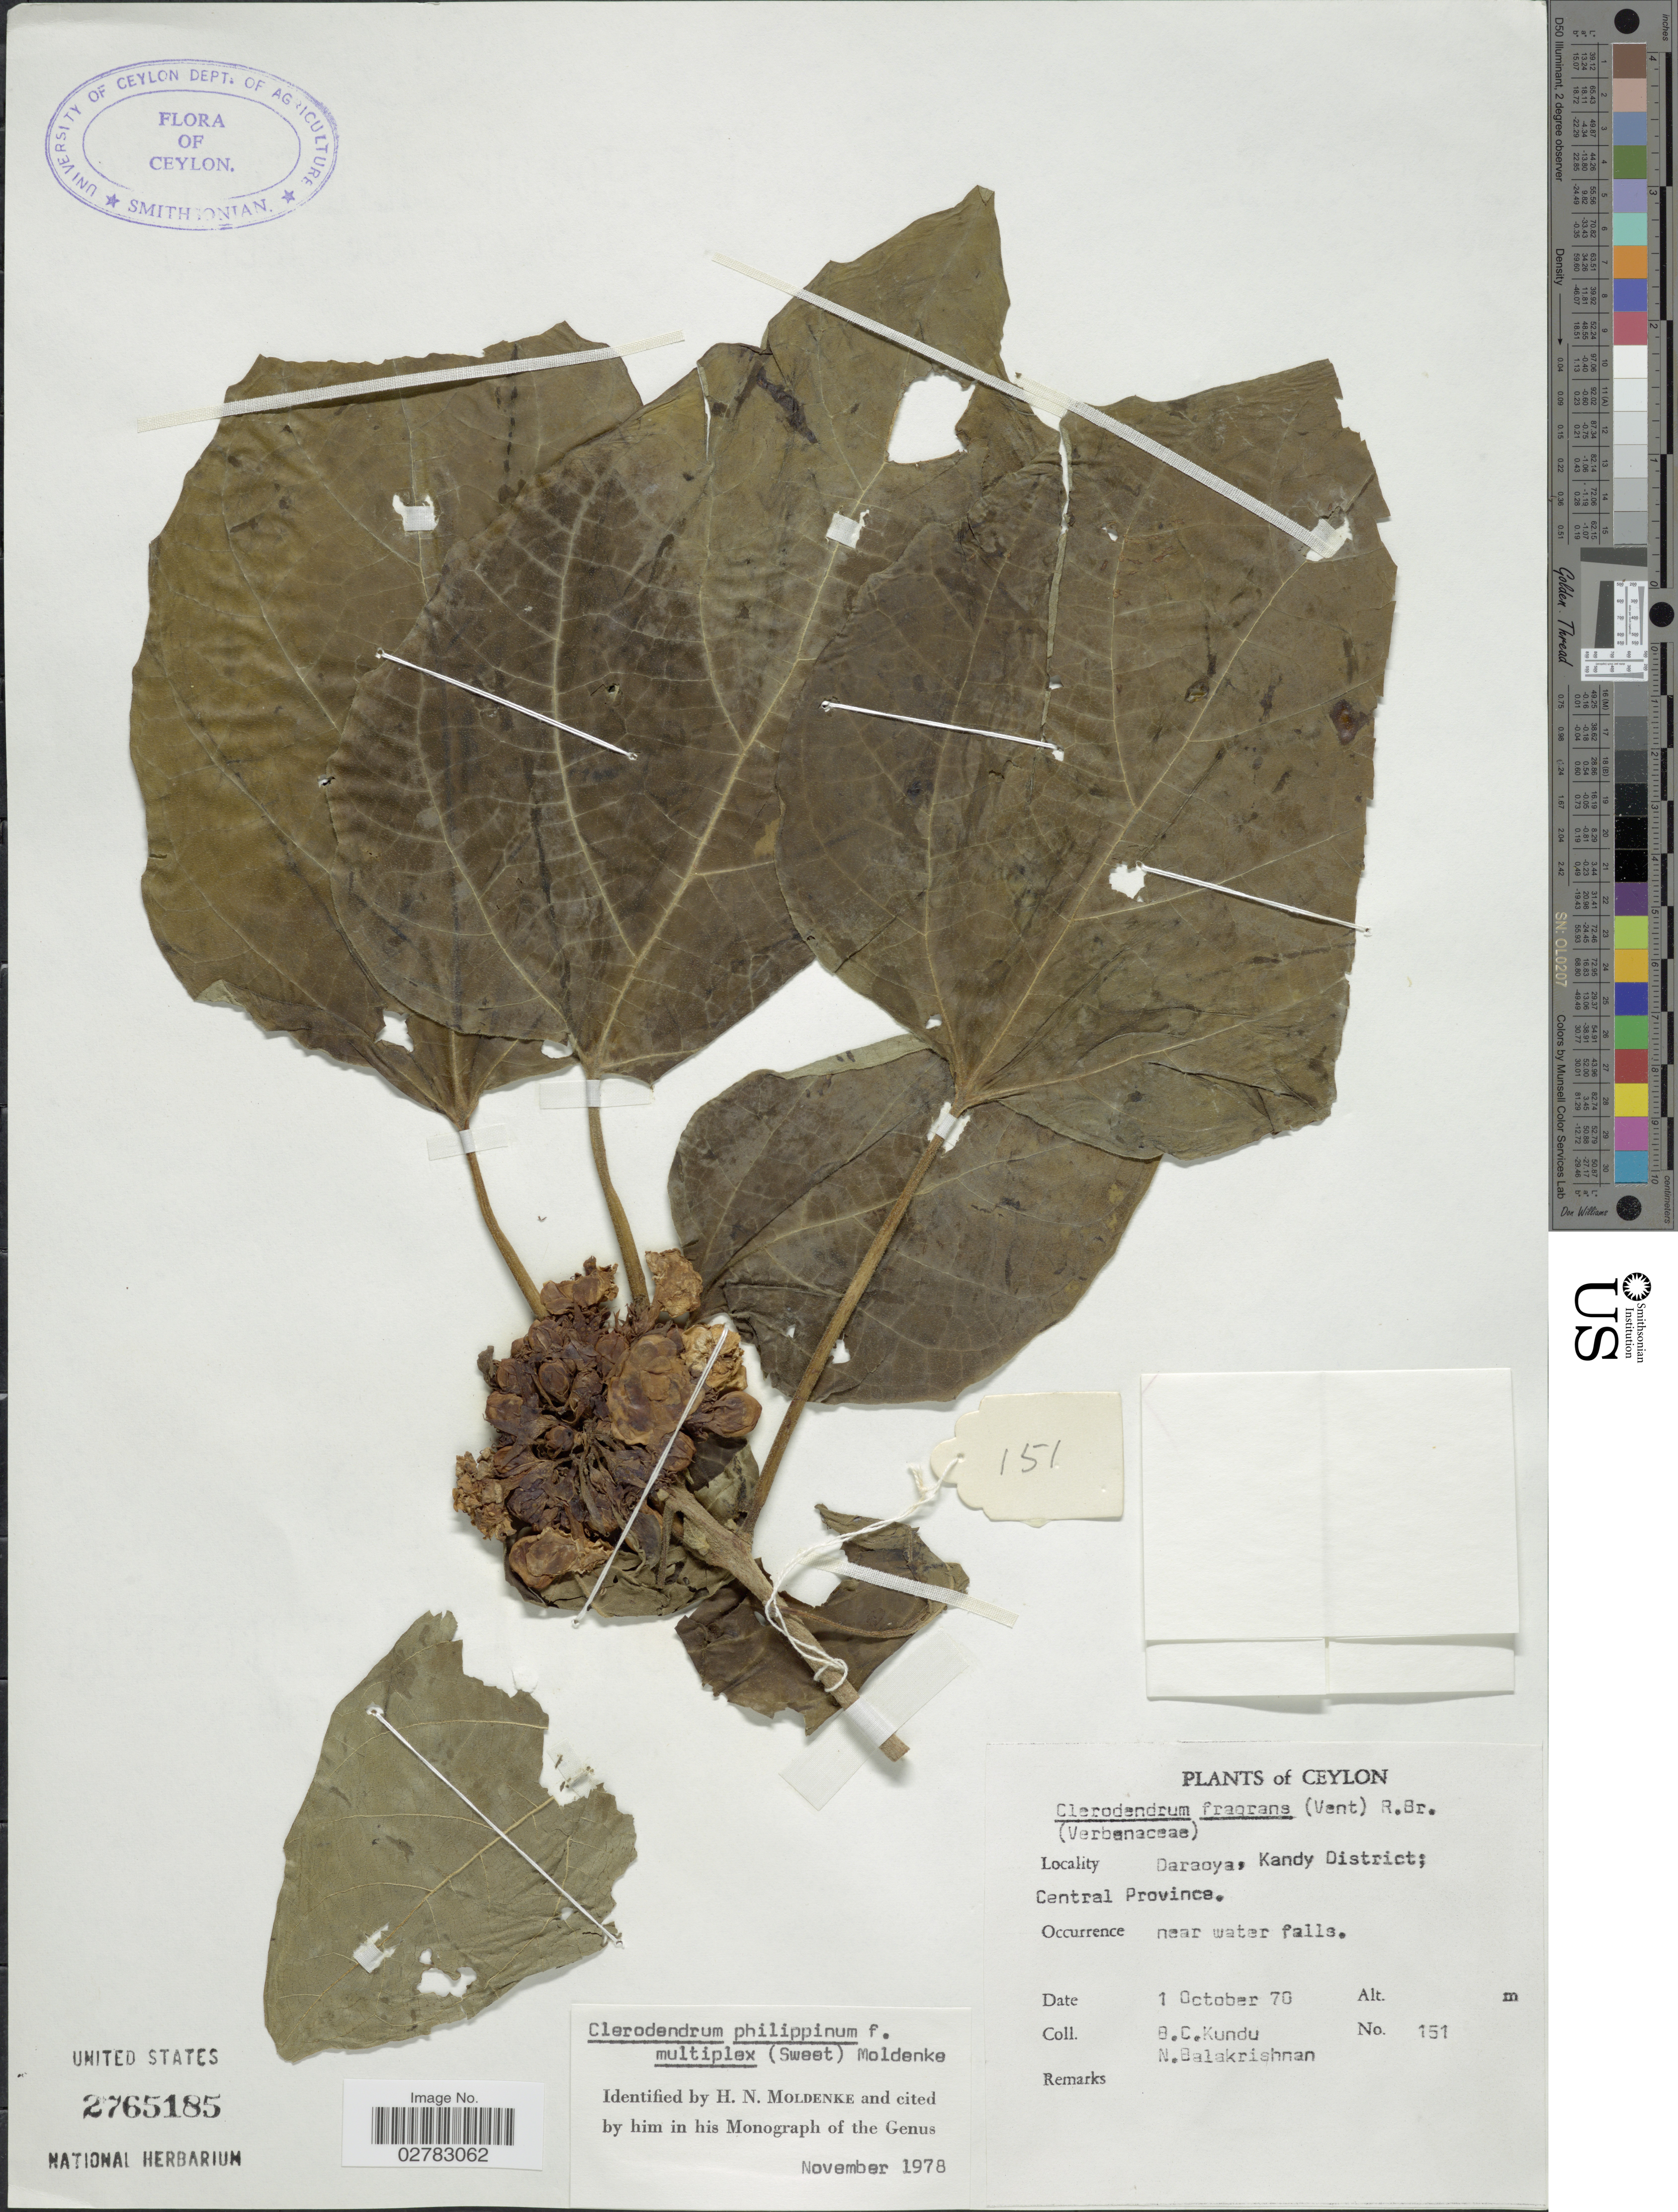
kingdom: Plantae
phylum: Tracheophyta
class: Magnoliopsida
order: Lamiales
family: Lamiaceae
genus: Clerodendrum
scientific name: Clerodendrum philippinum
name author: Schauer in DC.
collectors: B. C. Kundu & N. Balakrishnan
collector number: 151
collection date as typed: Transcribed d/m/y: 1/10/70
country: Sri Lanka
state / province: Central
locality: Ceylon. Daraoya, Kandy District.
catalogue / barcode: US 2765185